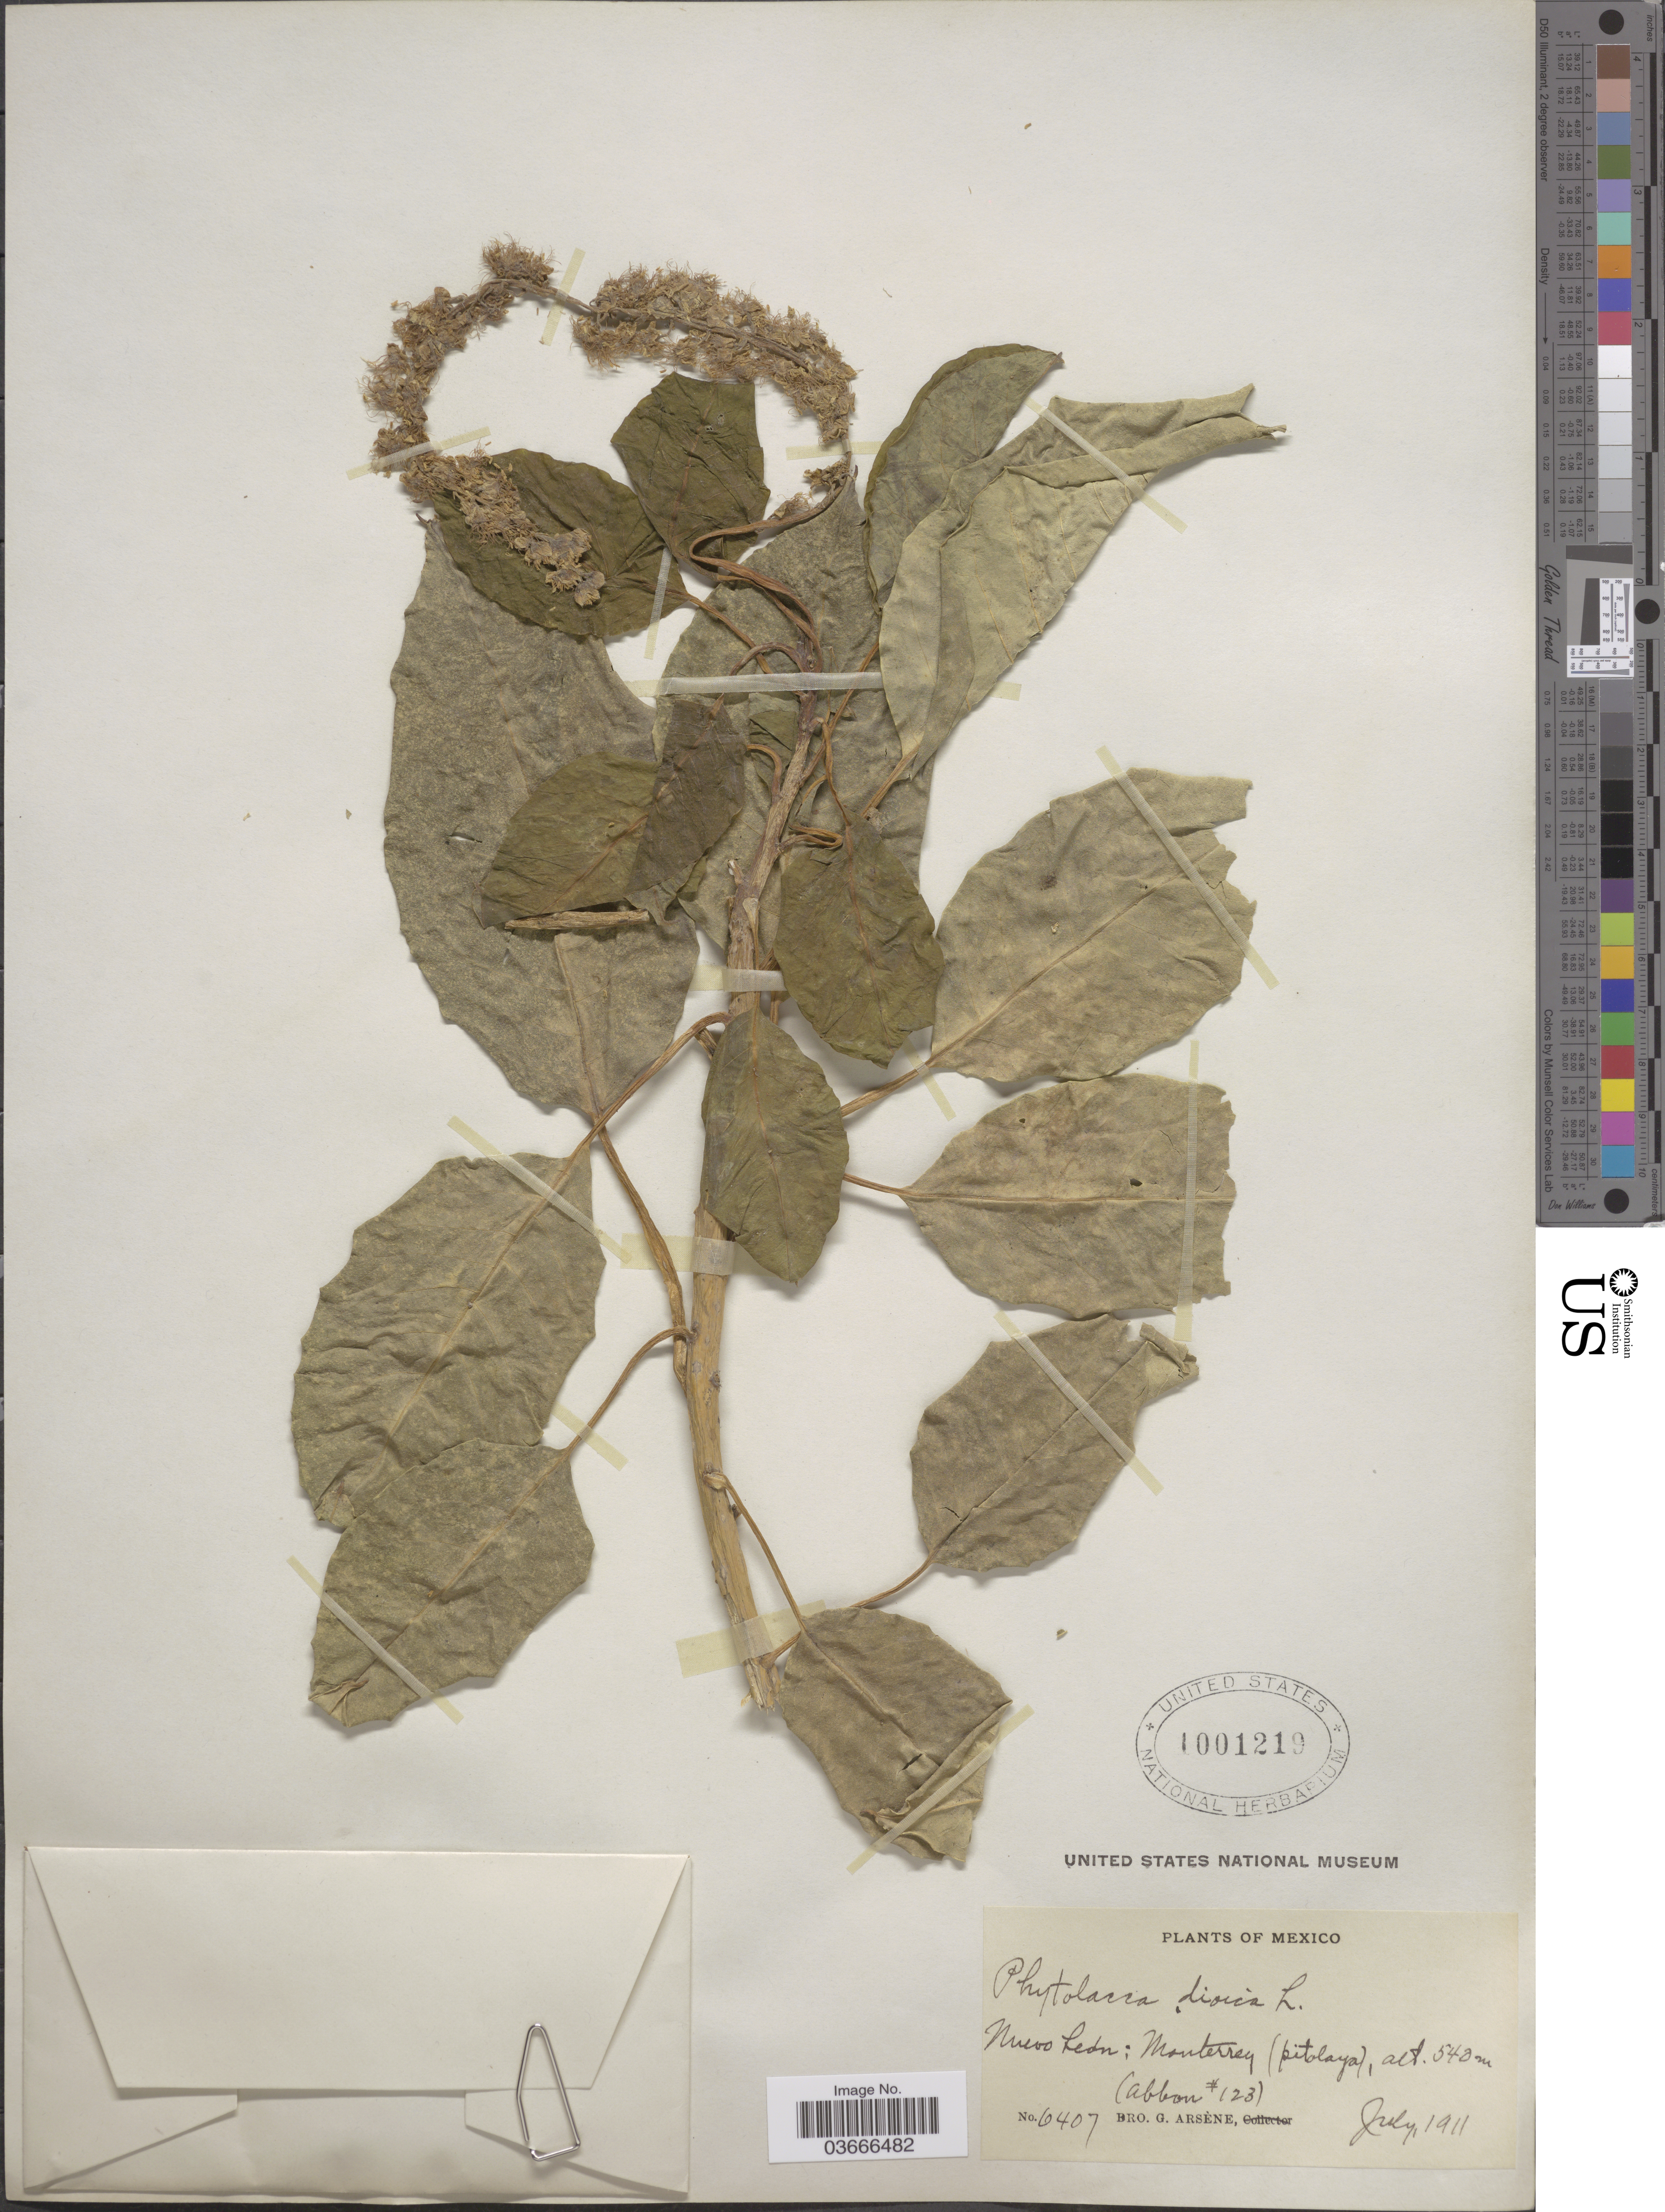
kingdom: Plantae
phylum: Tracheophyta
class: Magnoliopsida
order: Caryophyllales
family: Phytolaccaceae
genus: Phytolacca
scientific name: Phytolacca dioica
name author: L.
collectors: Bro. G. Arsène & Abbon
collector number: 6407/123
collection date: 1911-07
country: Mexico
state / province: Nuevo León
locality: Monterrey (pitolaya)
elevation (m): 540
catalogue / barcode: US 1001219